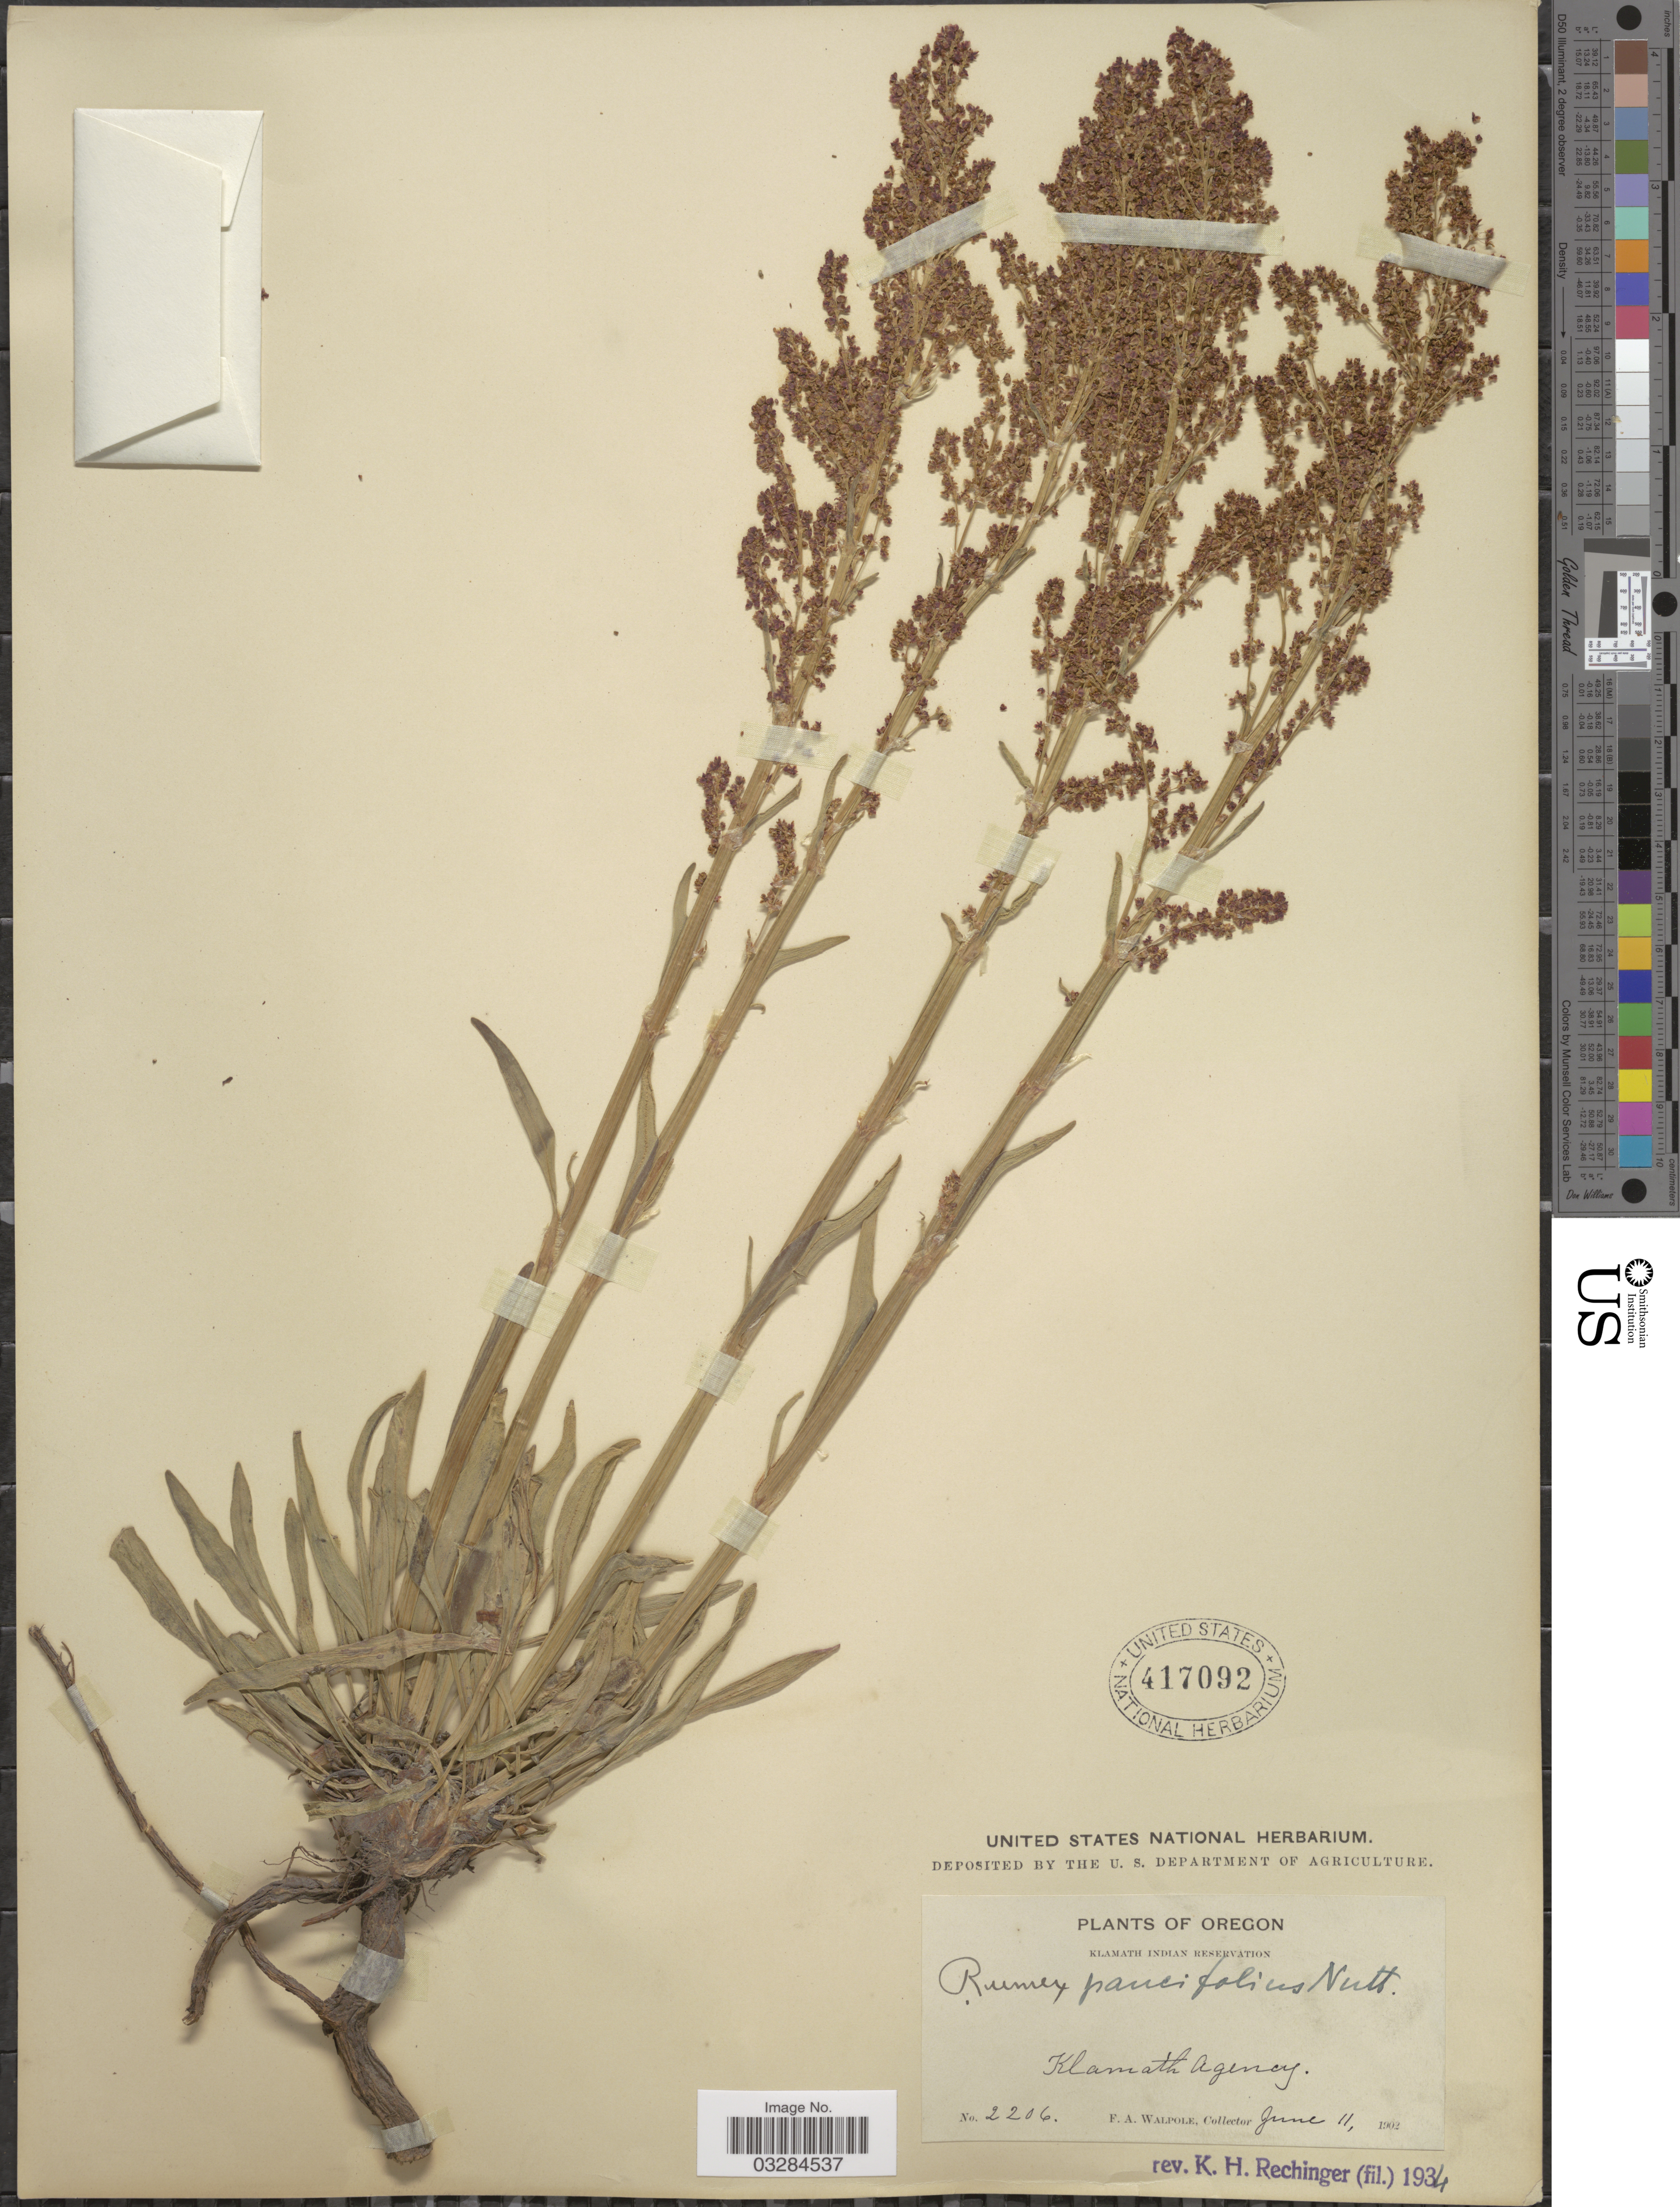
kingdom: Plantae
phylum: Tracheophyta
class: Magnoliopsida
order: Caryophyllales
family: Polygonaceae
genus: Rumex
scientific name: Rumex paucifolius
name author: Nutt.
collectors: F. Walpole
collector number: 2206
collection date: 1902-06-11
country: United States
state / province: Oregon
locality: Klamath Indian Reservation, Klamath Agency.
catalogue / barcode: US 417092